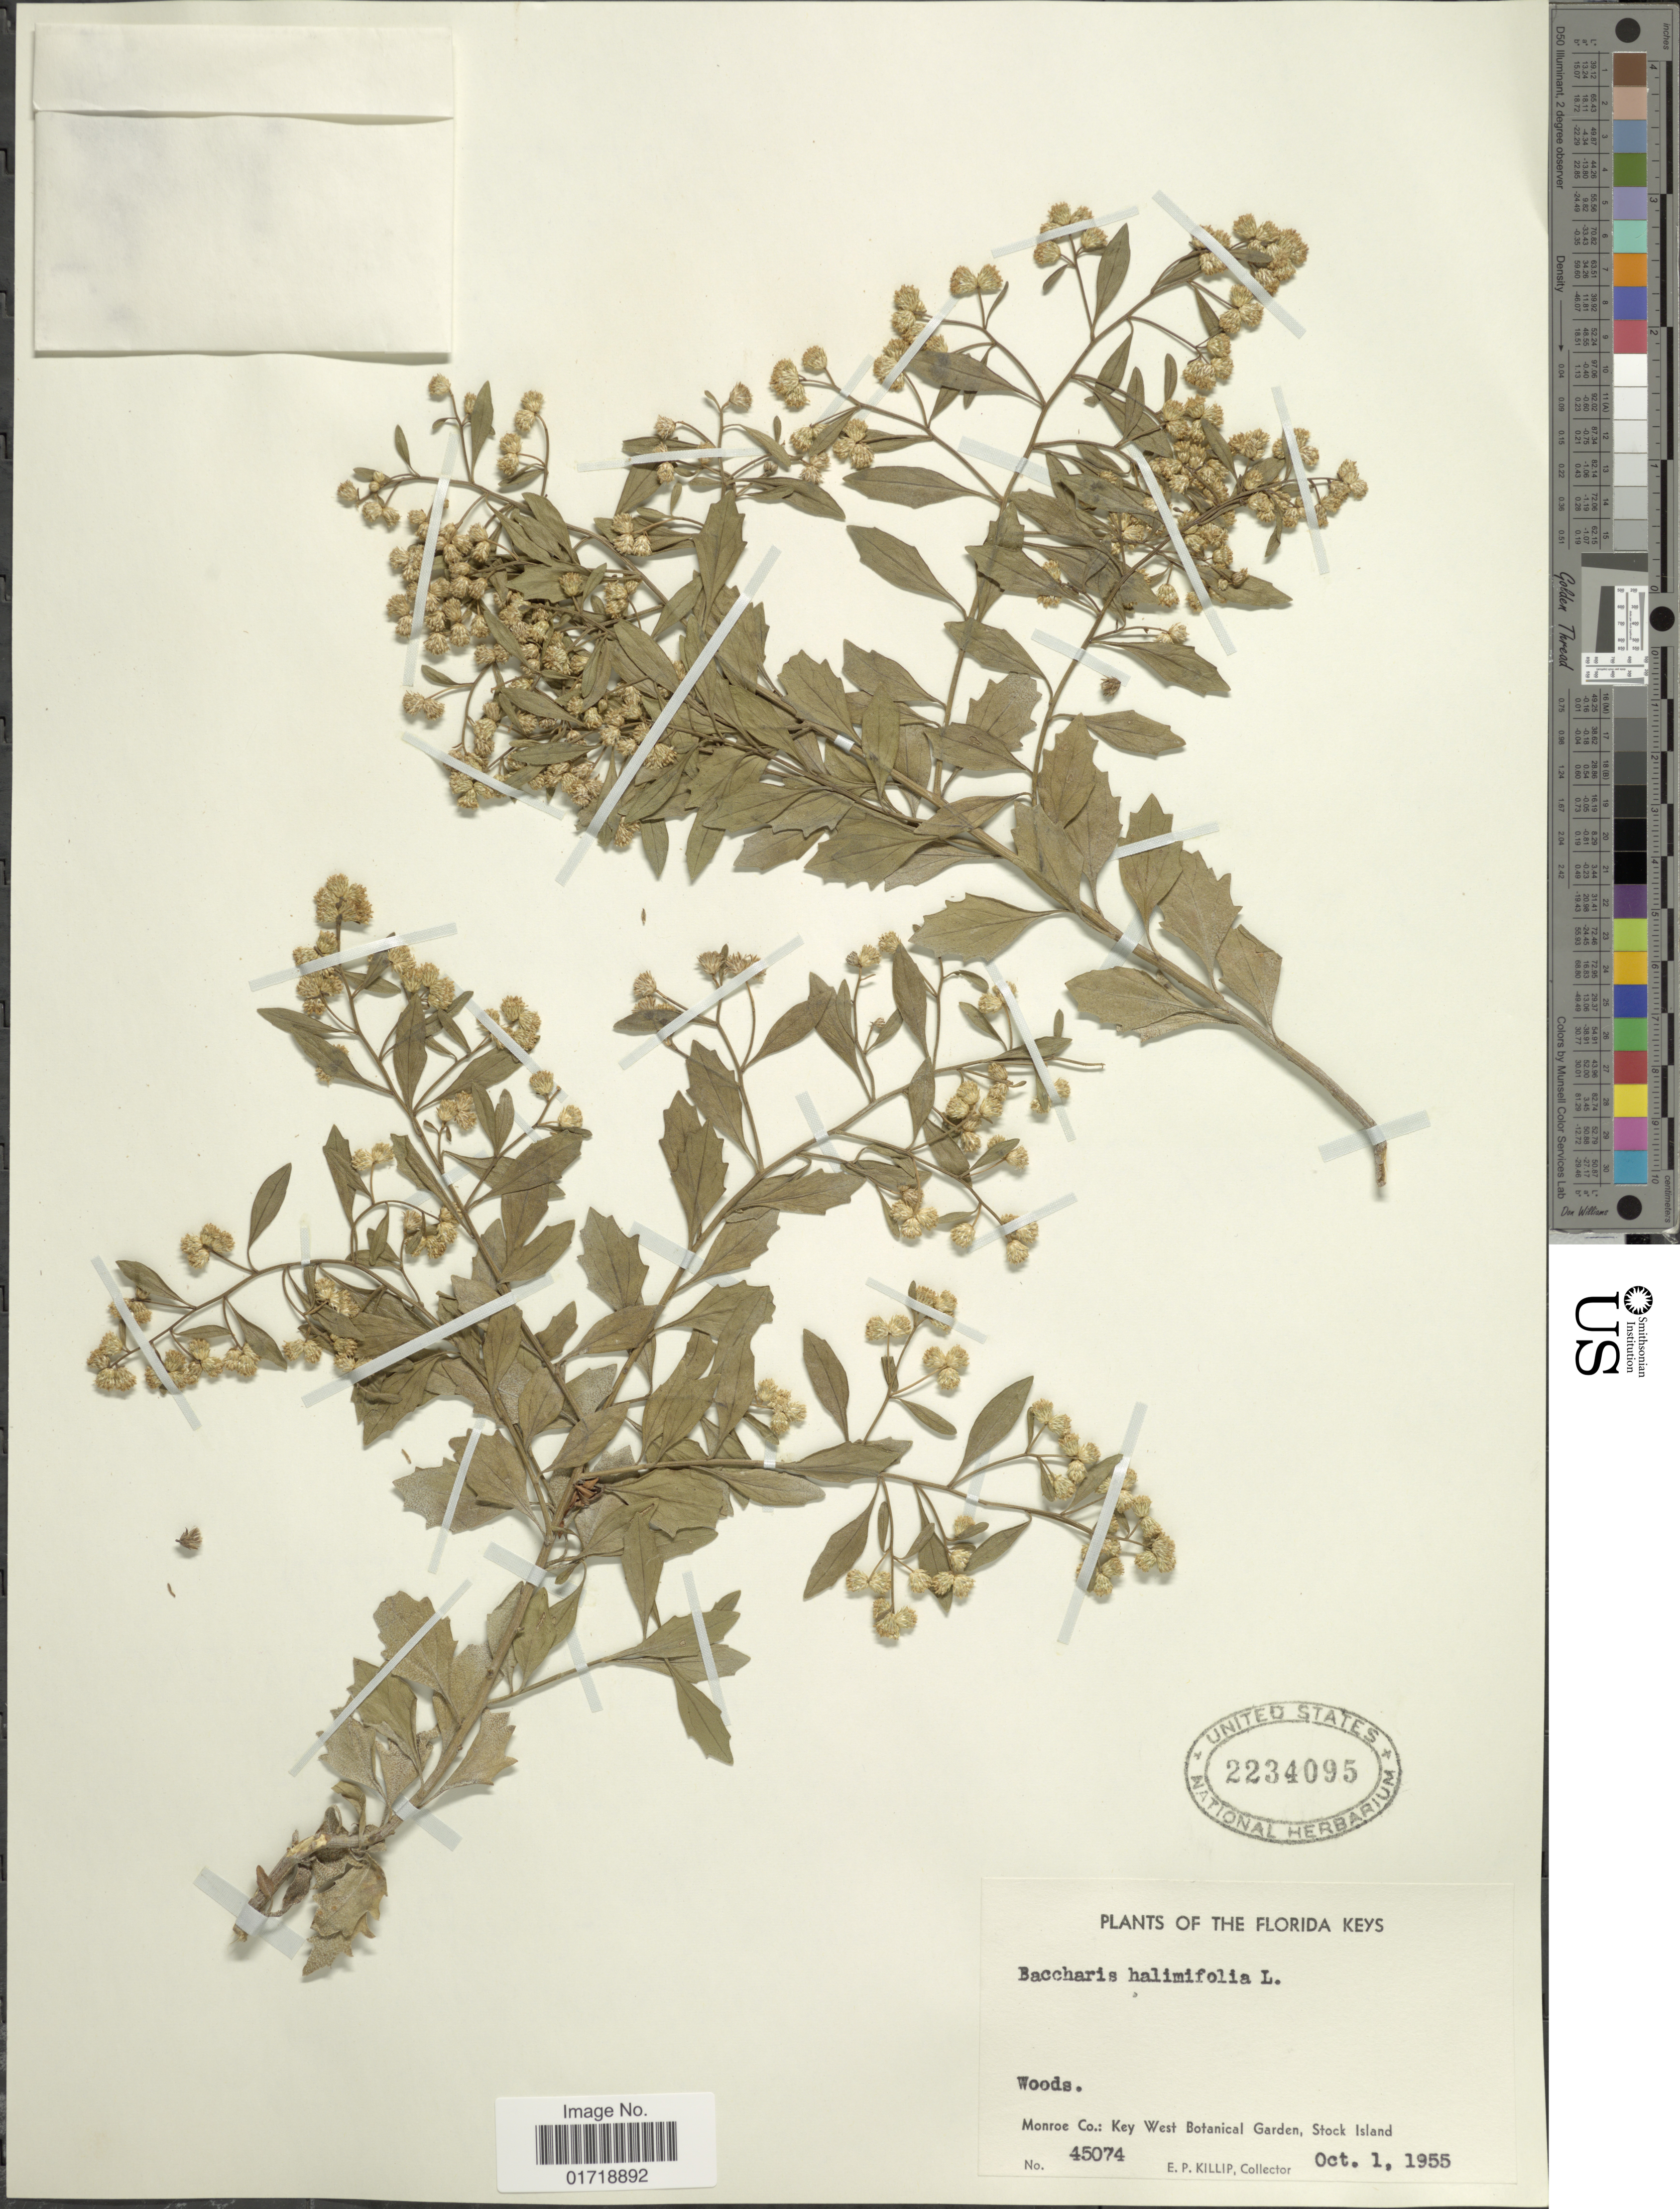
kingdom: Plantae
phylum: Tracheophyta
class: Magnoliopsida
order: Asterales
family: Asteraceae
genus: Baccharis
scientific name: Baccharis halimifolia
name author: L.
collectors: E. P. Killip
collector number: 4574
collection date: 1955-10-01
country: United States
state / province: Florida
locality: The Florida Keys, Monroe Co.: Key West Botanical Garden, Stock Island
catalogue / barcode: US 2234095